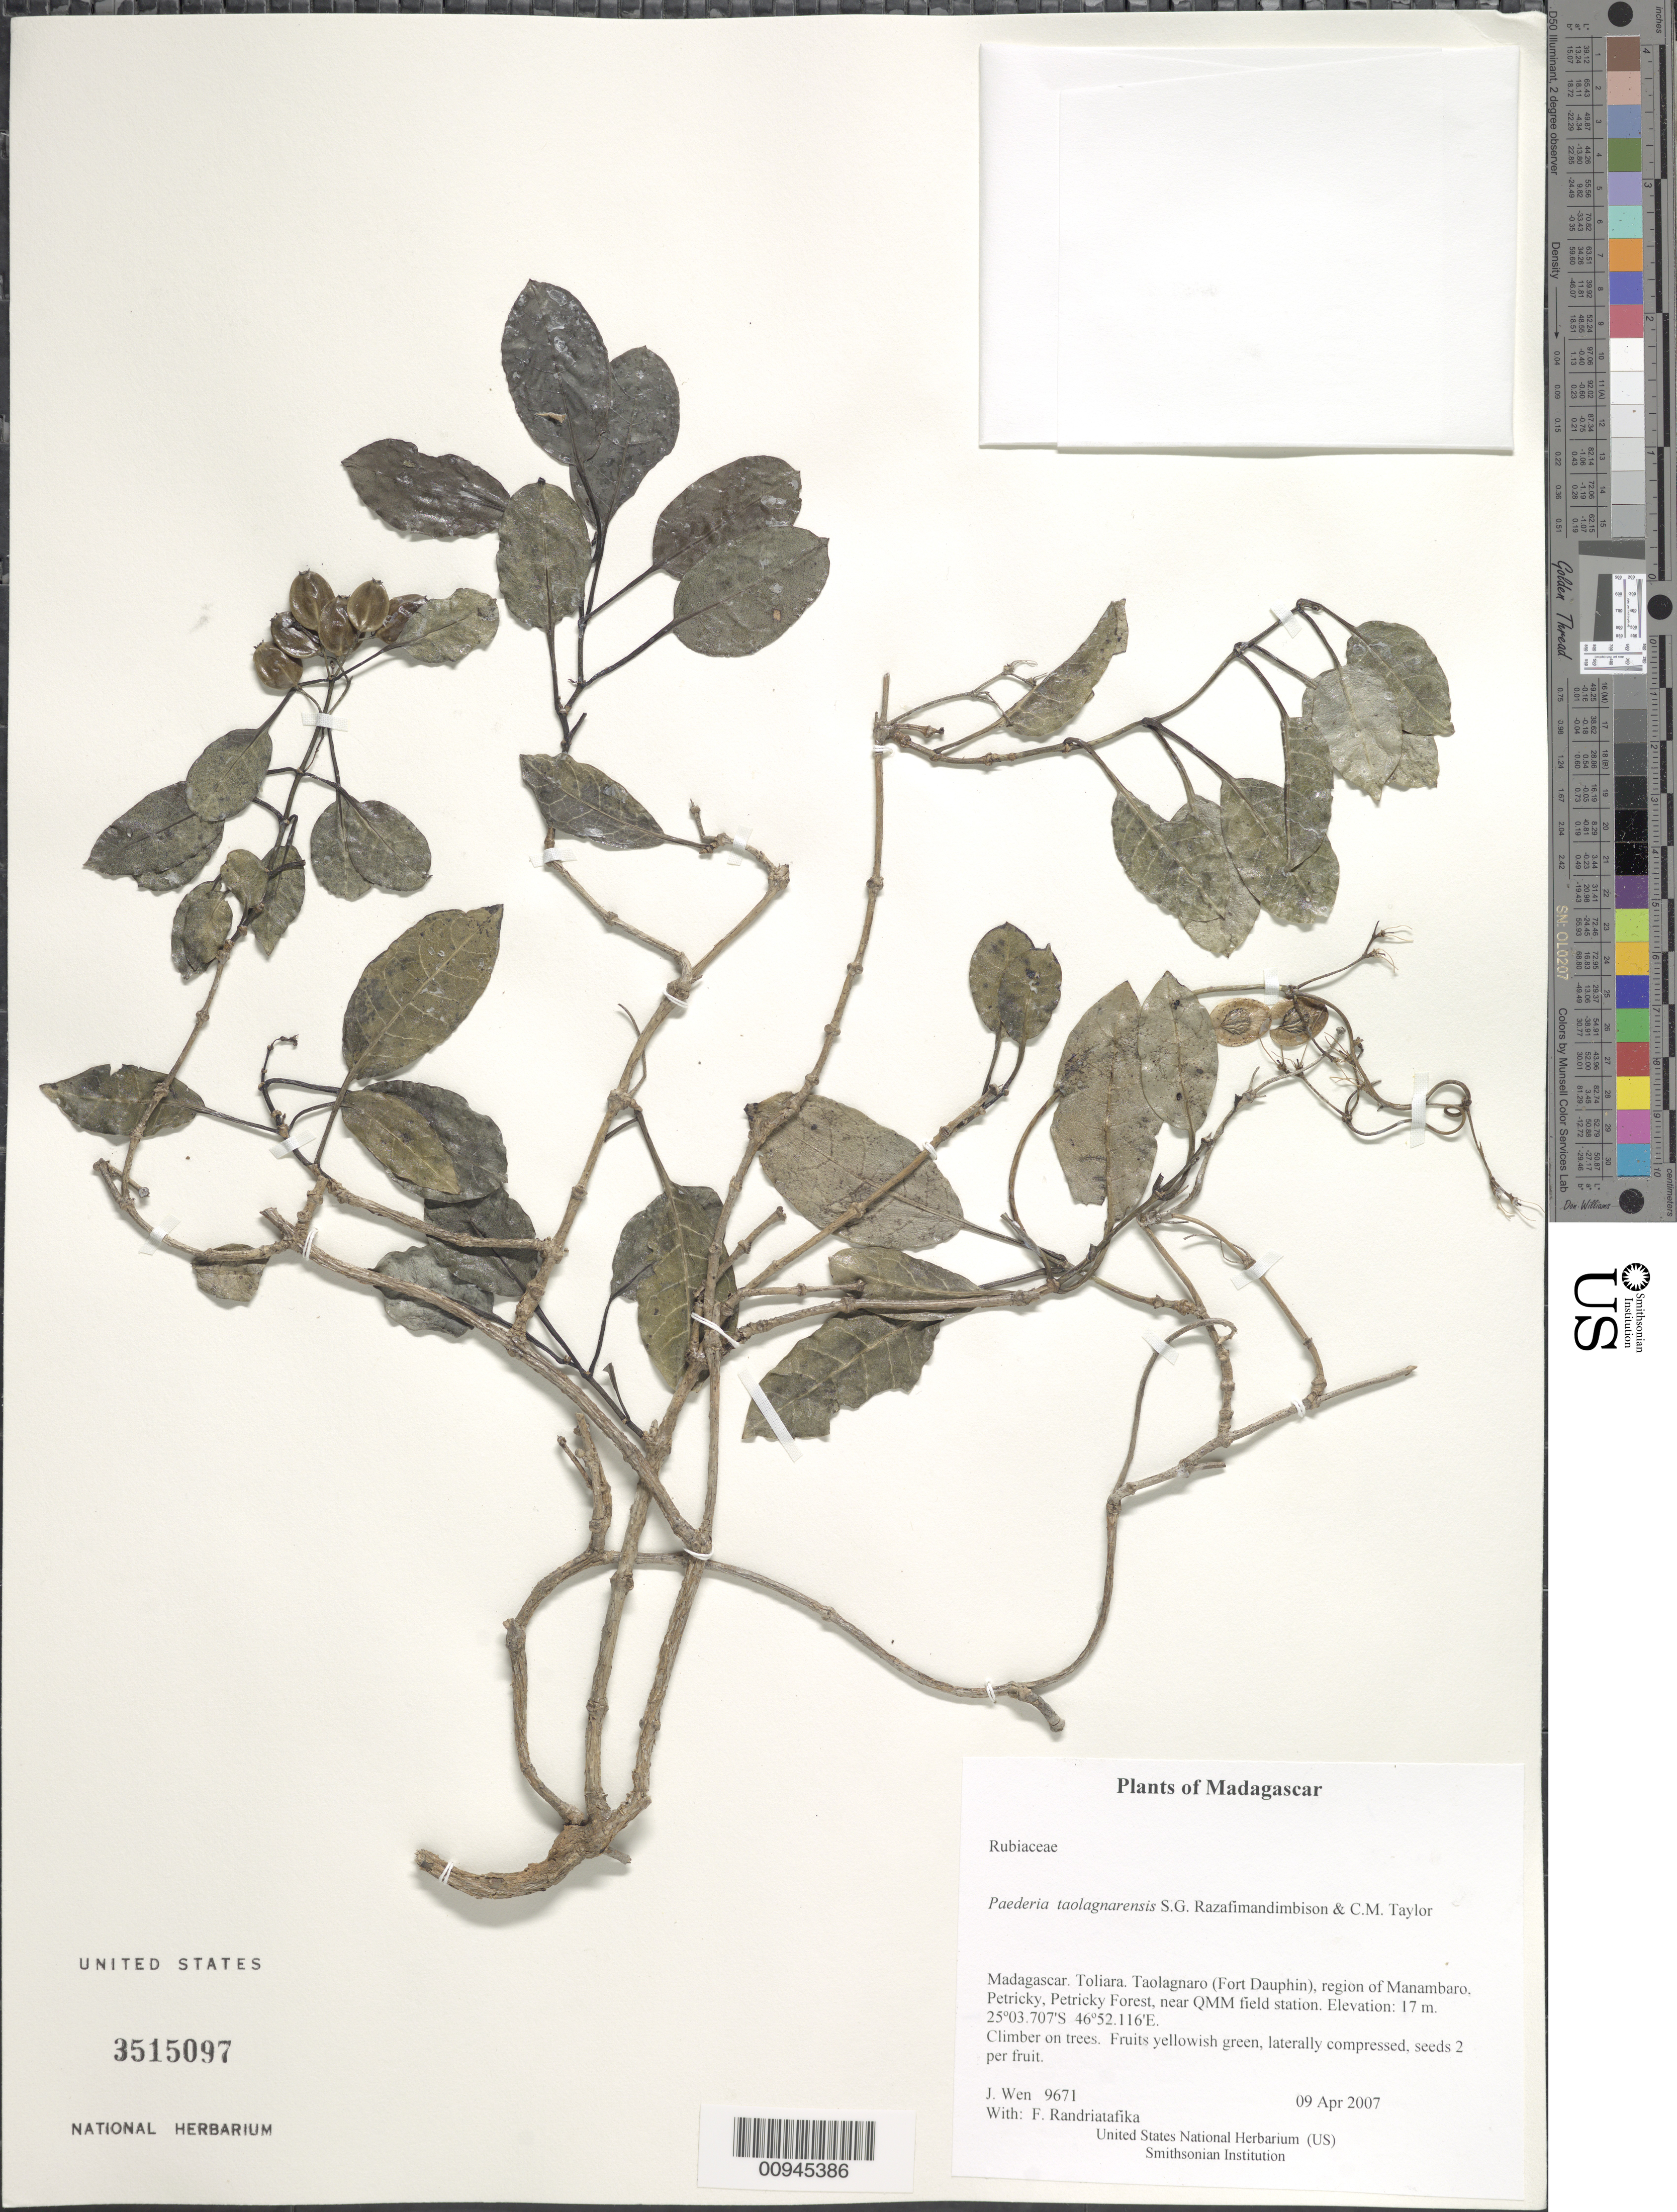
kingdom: Plantae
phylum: Tracheophyta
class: Magnoliopsida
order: Gentianales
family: Rubiaceae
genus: Paederia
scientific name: Paederia taolagnarensis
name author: Razafim. & C.M. Taylor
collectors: J. Wen & F. Randriatafika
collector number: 9671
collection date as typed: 09 Apr 2007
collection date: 2007-04-09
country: Madagascar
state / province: Anosy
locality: Taolagnaro (Fort Dauphin), region of Manambaro, Petricky, Petricky Forest, near QMM field station.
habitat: On trees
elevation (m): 17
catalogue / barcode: US 3515097